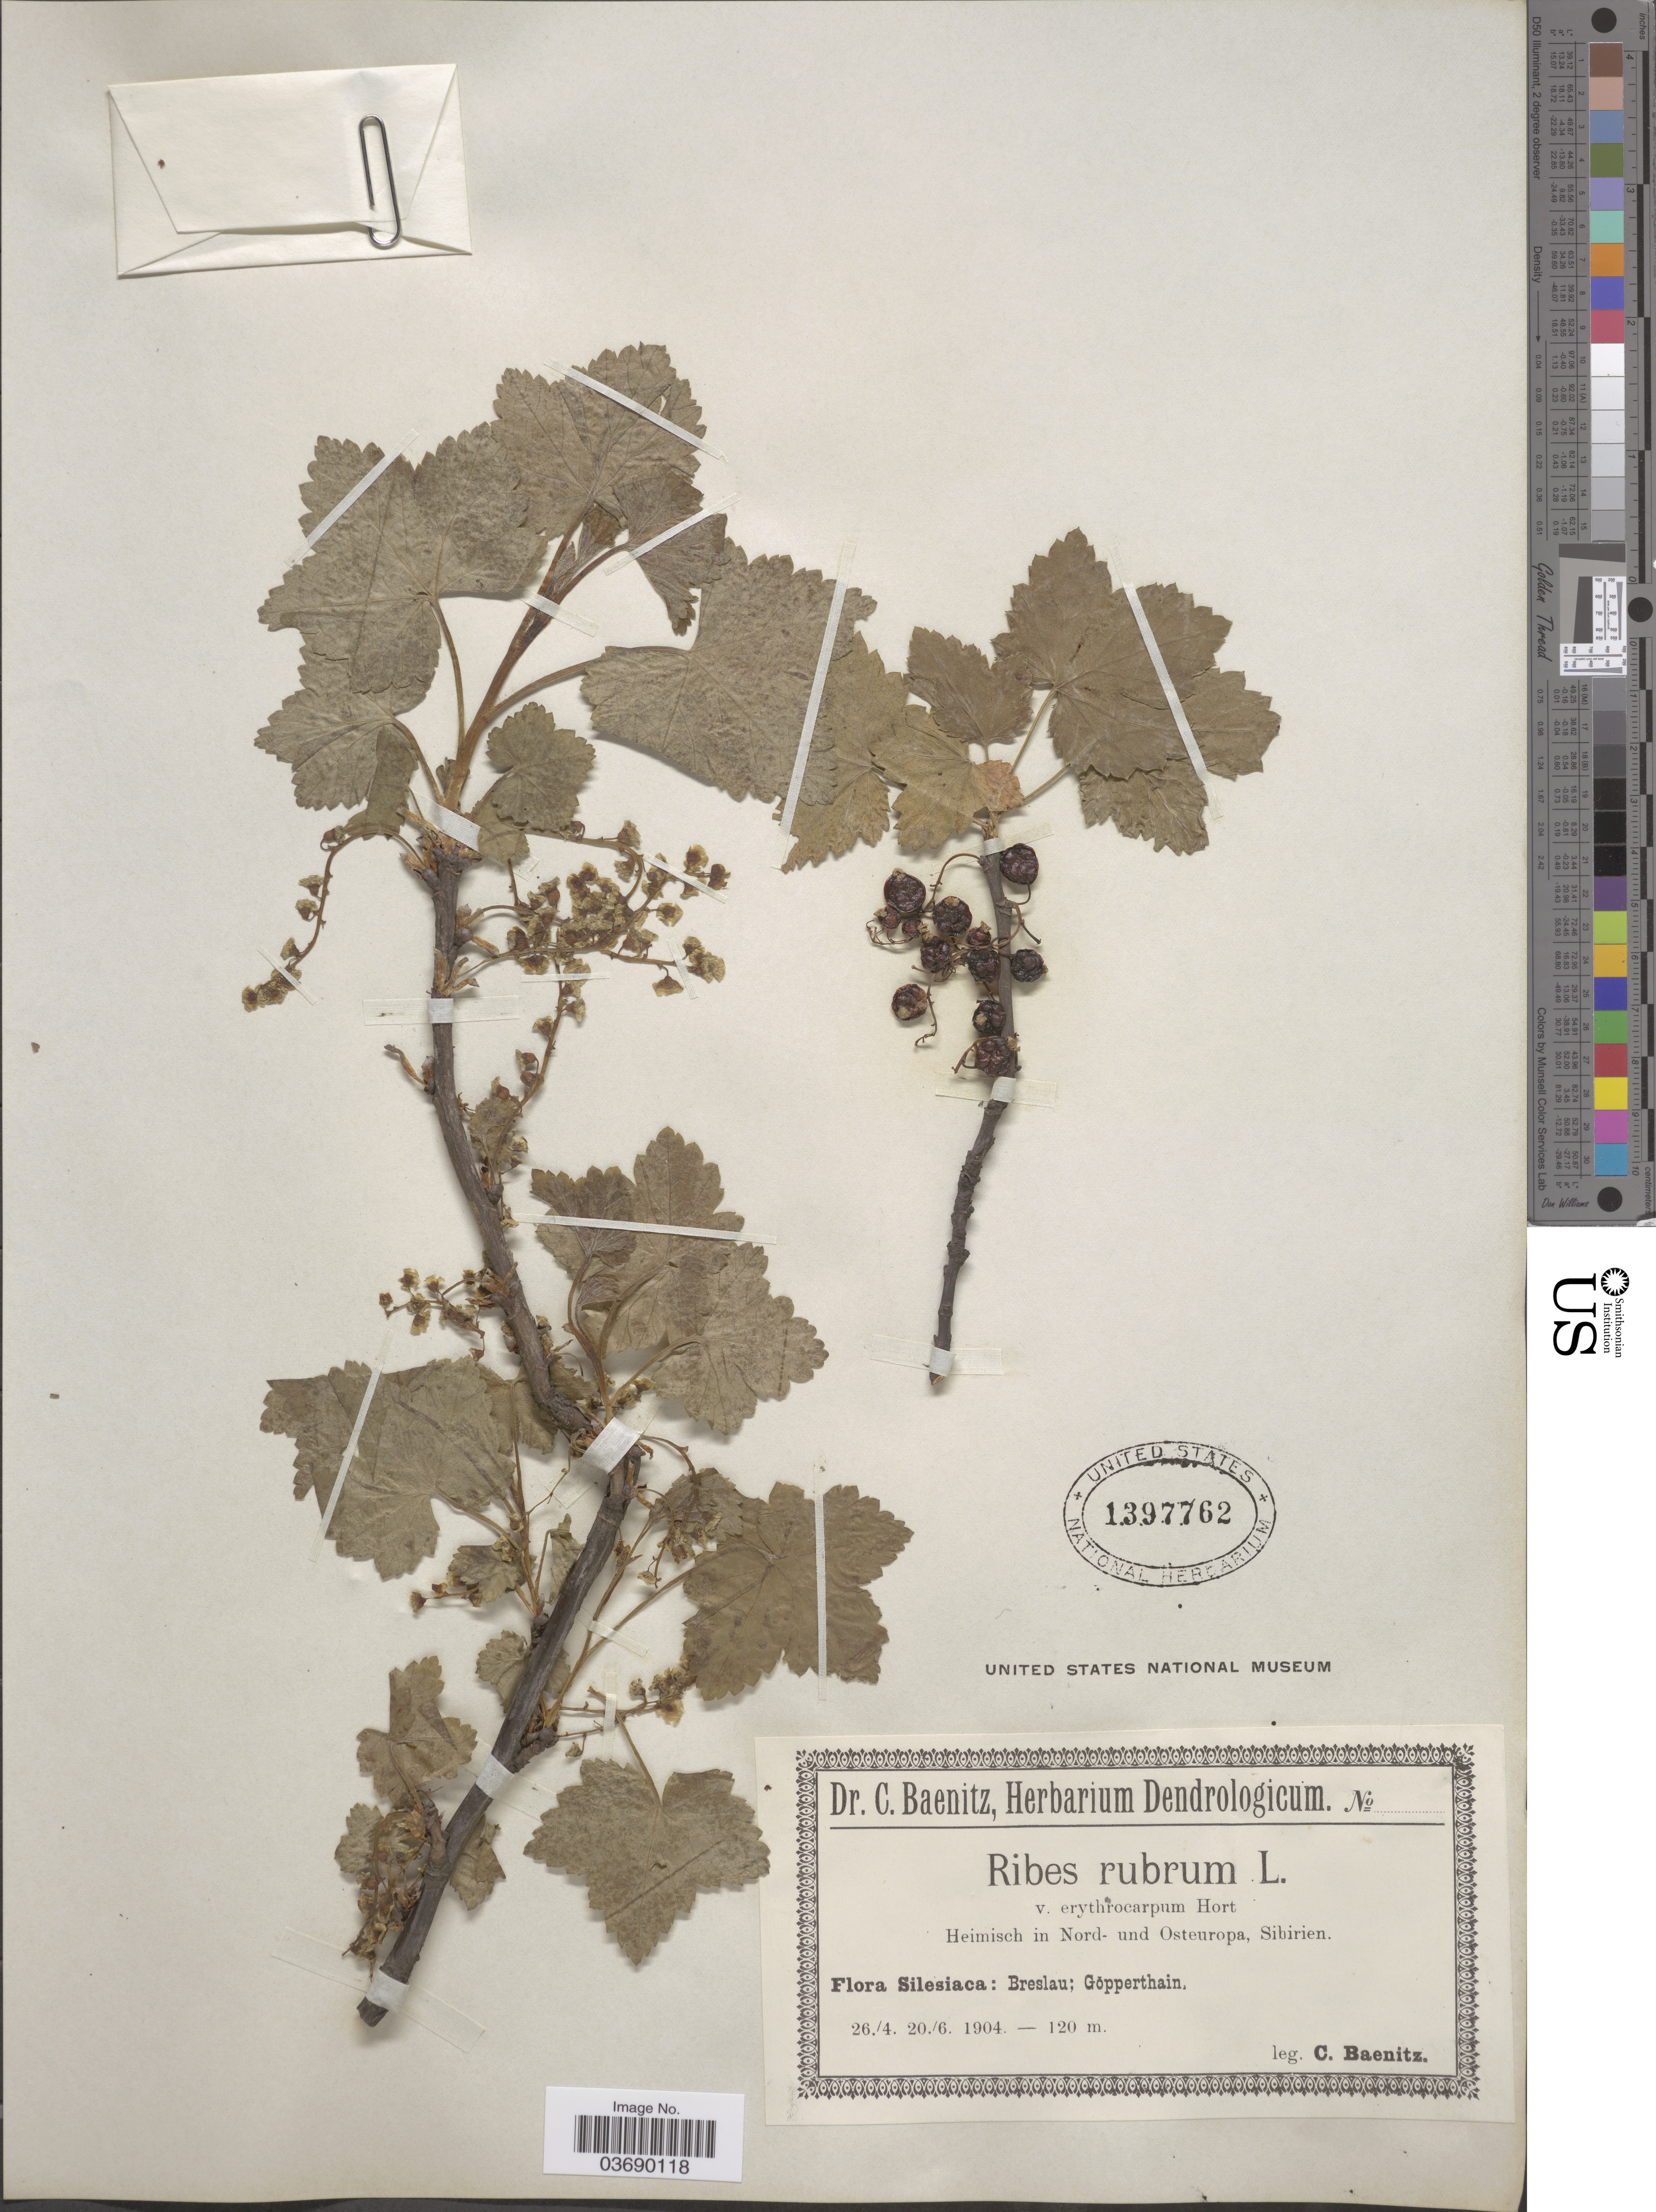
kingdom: Plantae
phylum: Tracheophyta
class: Magnoliopsida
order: Saxifragales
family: Grossulariaceae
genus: Ribes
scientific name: Ribes rubrum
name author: L.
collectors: C. G. Baenitz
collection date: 1904-04-26/1904-06-20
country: Poland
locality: Silesiaca: Breslau; Gŏpperthain.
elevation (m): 120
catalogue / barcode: US 1397762